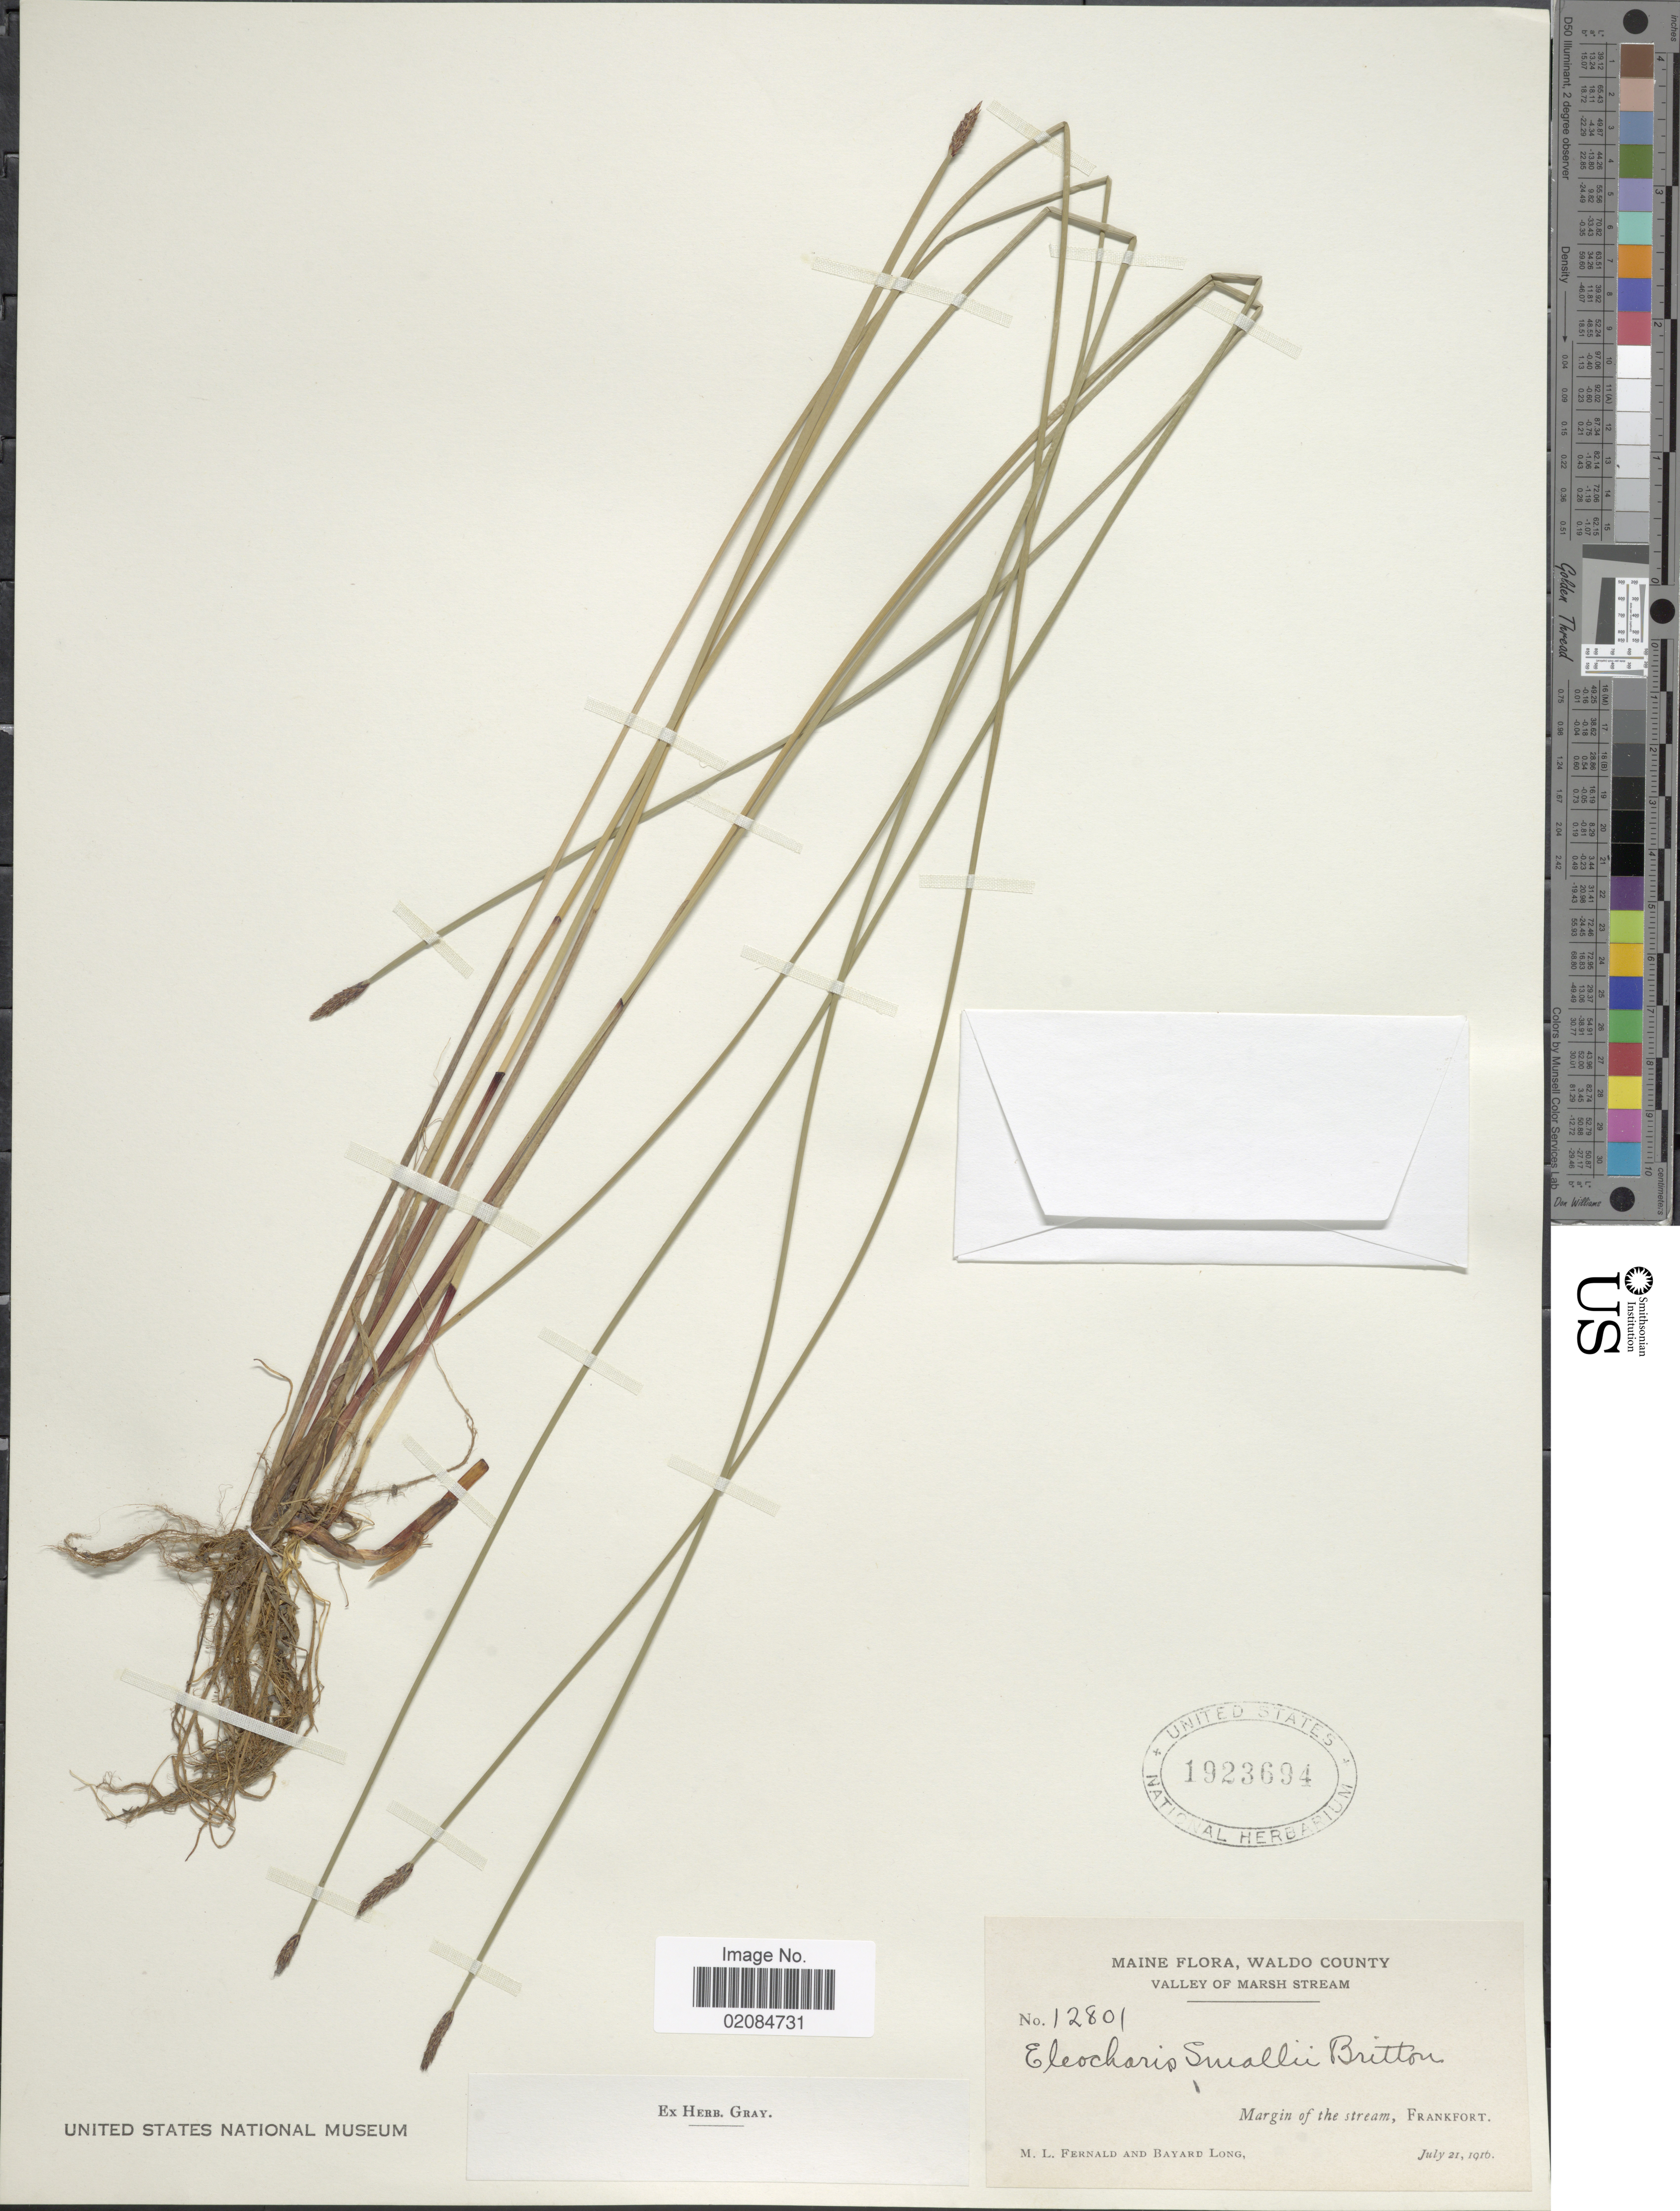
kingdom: Plantae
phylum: Tracheophyta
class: Liliopsida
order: Poales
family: Cyperaceae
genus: Eleocharis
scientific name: Eleocharis palustris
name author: (L.) Roem. & Schult.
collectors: M. L. Fernald & B. Long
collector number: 12801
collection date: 1916-07-21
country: United States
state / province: Maine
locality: Waldo County. Valley of Marsh Stream. Margin of the stream,, Frankfort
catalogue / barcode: US 1923694